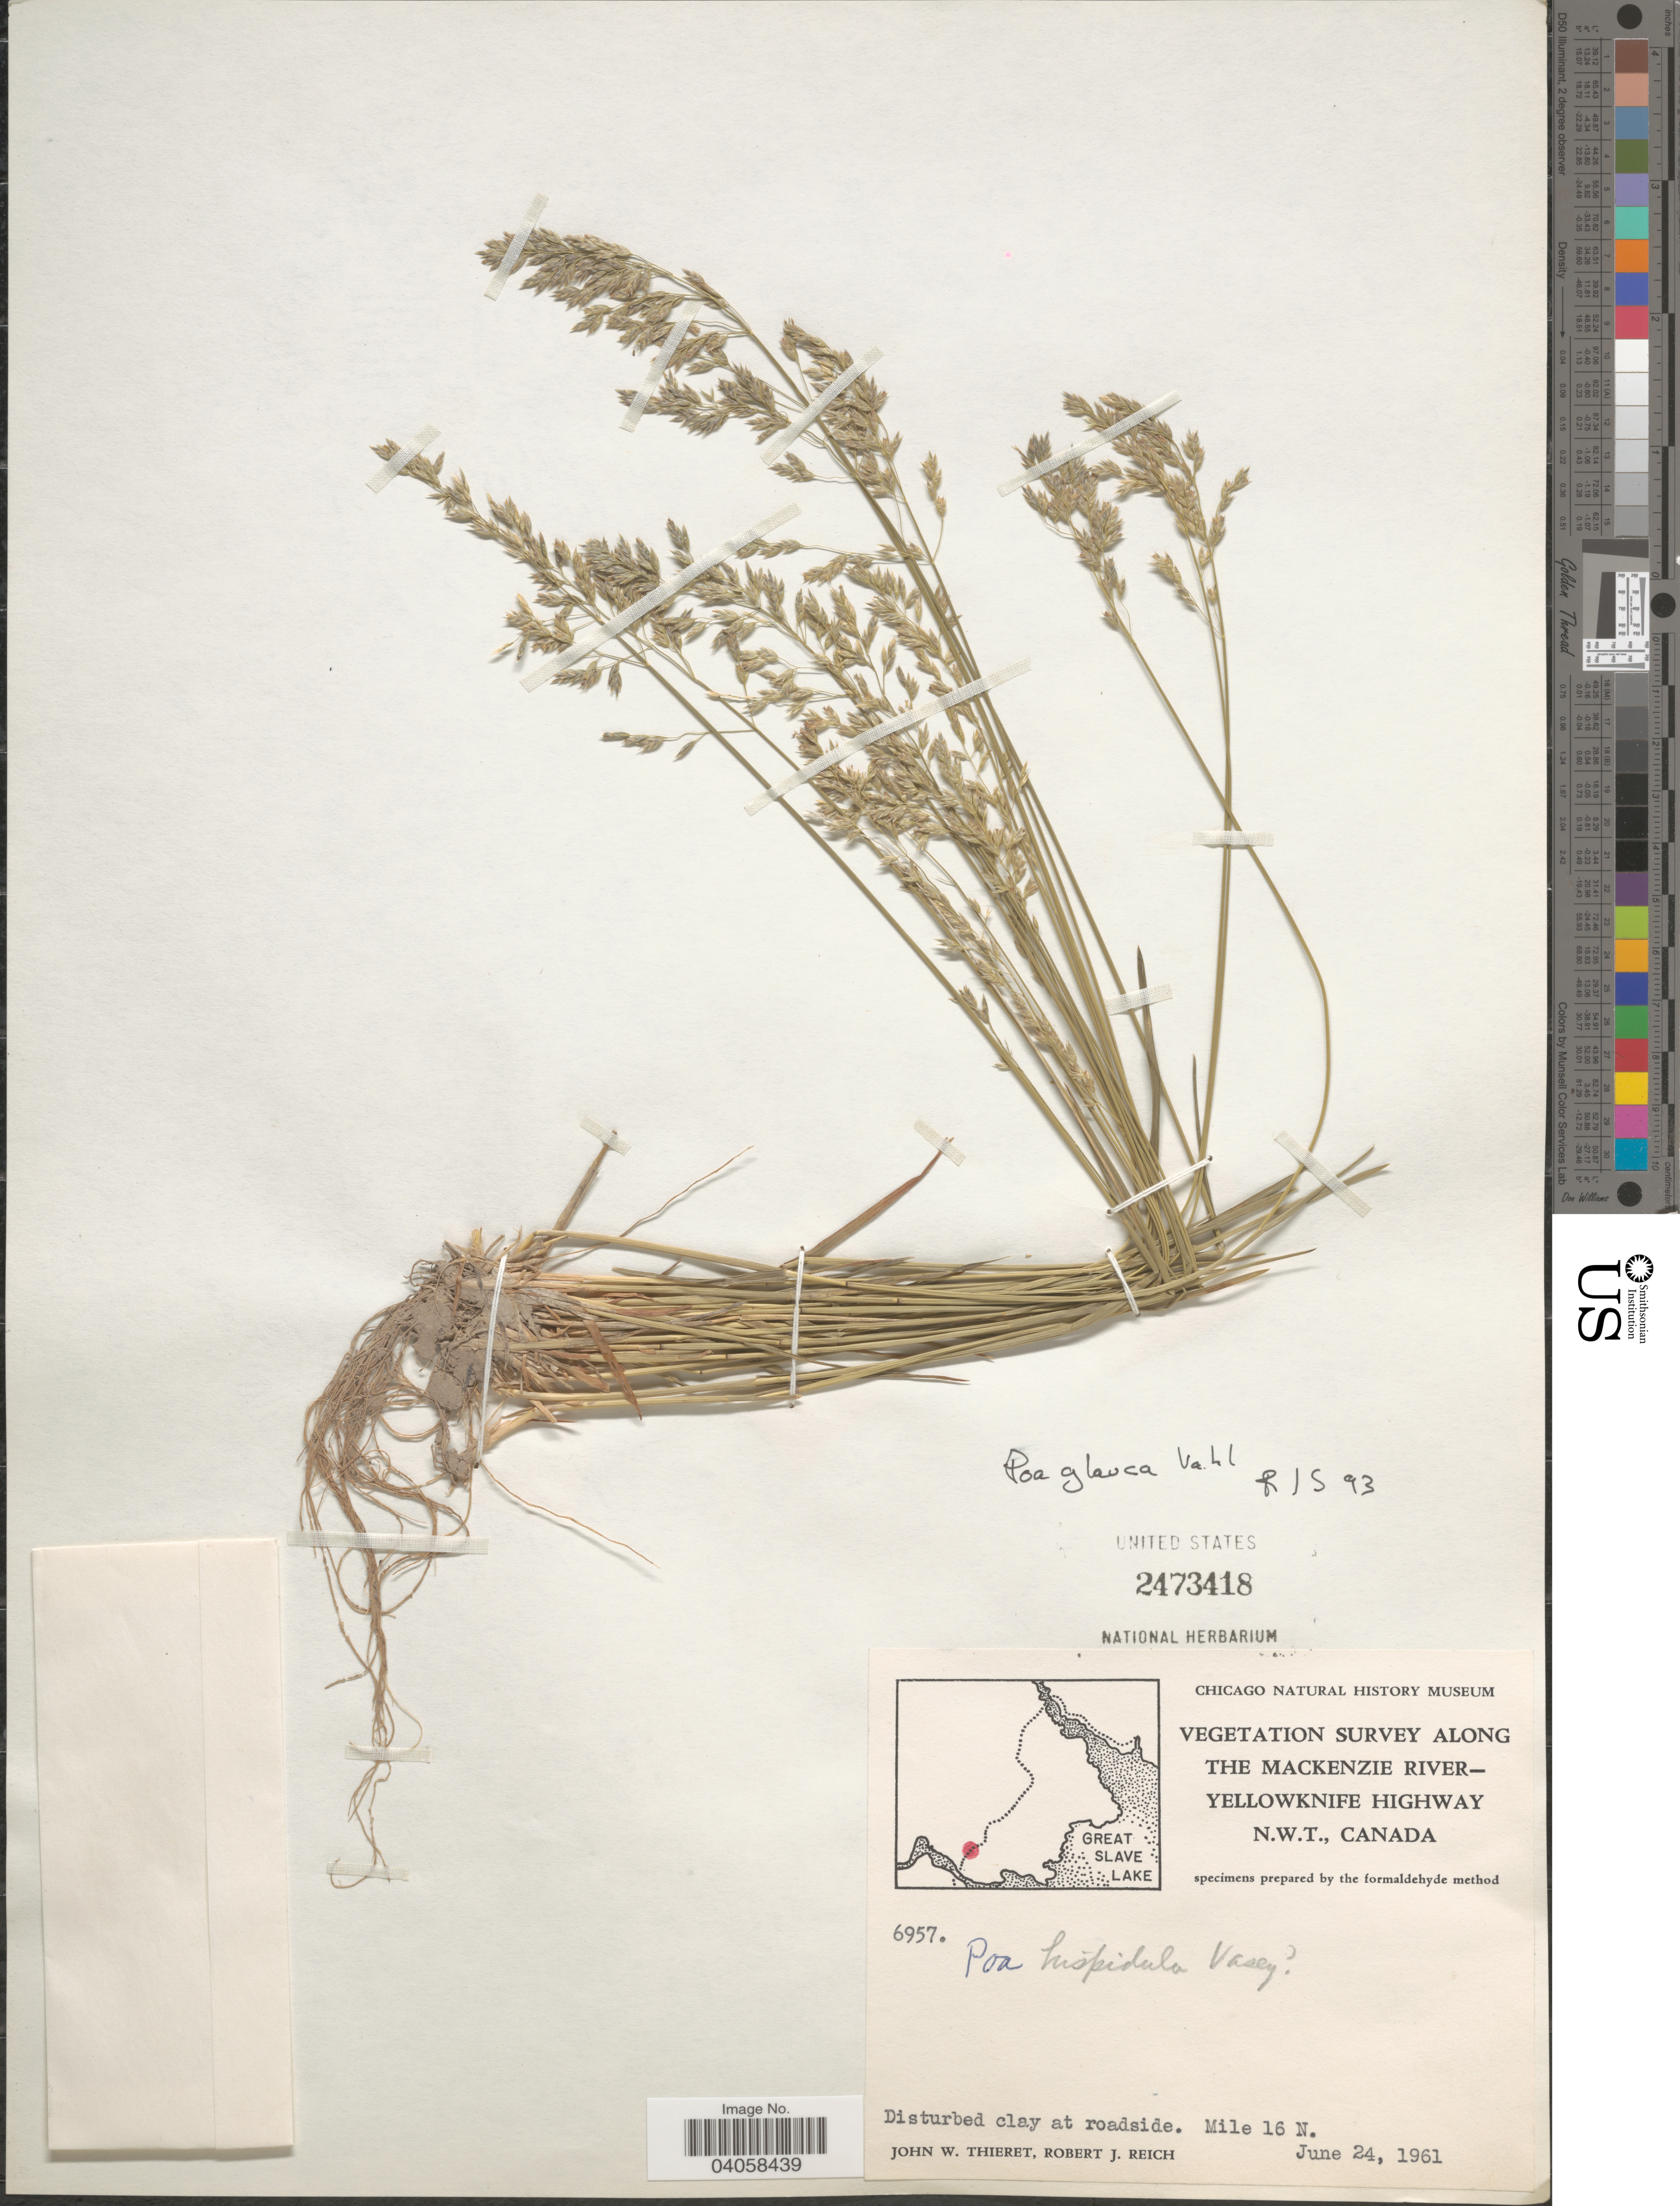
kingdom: Plantae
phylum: Tracheophyta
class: Liliopsida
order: Poales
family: Poaceae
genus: Poa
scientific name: Poa glauca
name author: Vahl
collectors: J. W. Thieret & R. Reich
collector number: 6957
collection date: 1961-06-24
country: Canada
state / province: Northwest Territories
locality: Along the Mackenzie River-Yellowknife Highway. Mile 16 N.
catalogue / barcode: US 2473418